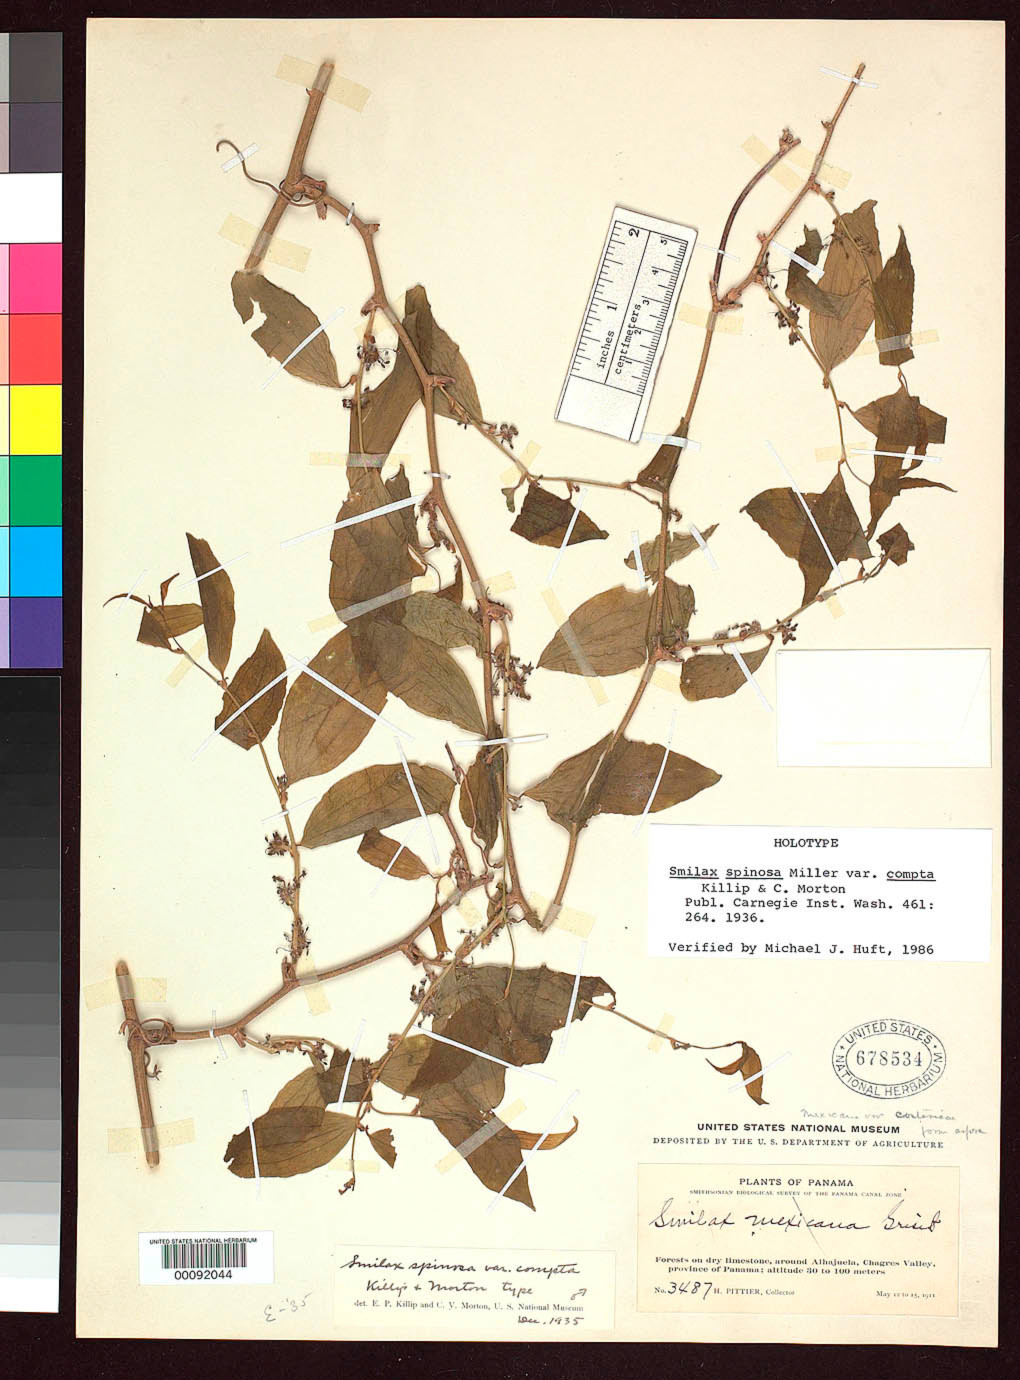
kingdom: Plantae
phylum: Tracheophyta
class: Liliopsida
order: Liliales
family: Smilacaceae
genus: Smilax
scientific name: Smilax spinosa var. compta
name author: Killip & C.V. Morton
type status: Holotype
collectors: H. F. Pittier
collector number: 3487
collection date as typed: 12 May 1911 to 15 May 1911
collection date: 1911-05-12/1911-05-15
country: Panama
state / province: Panamá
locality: Alhajuela, Chagres Valley.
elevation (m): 30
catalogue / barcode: US 678534